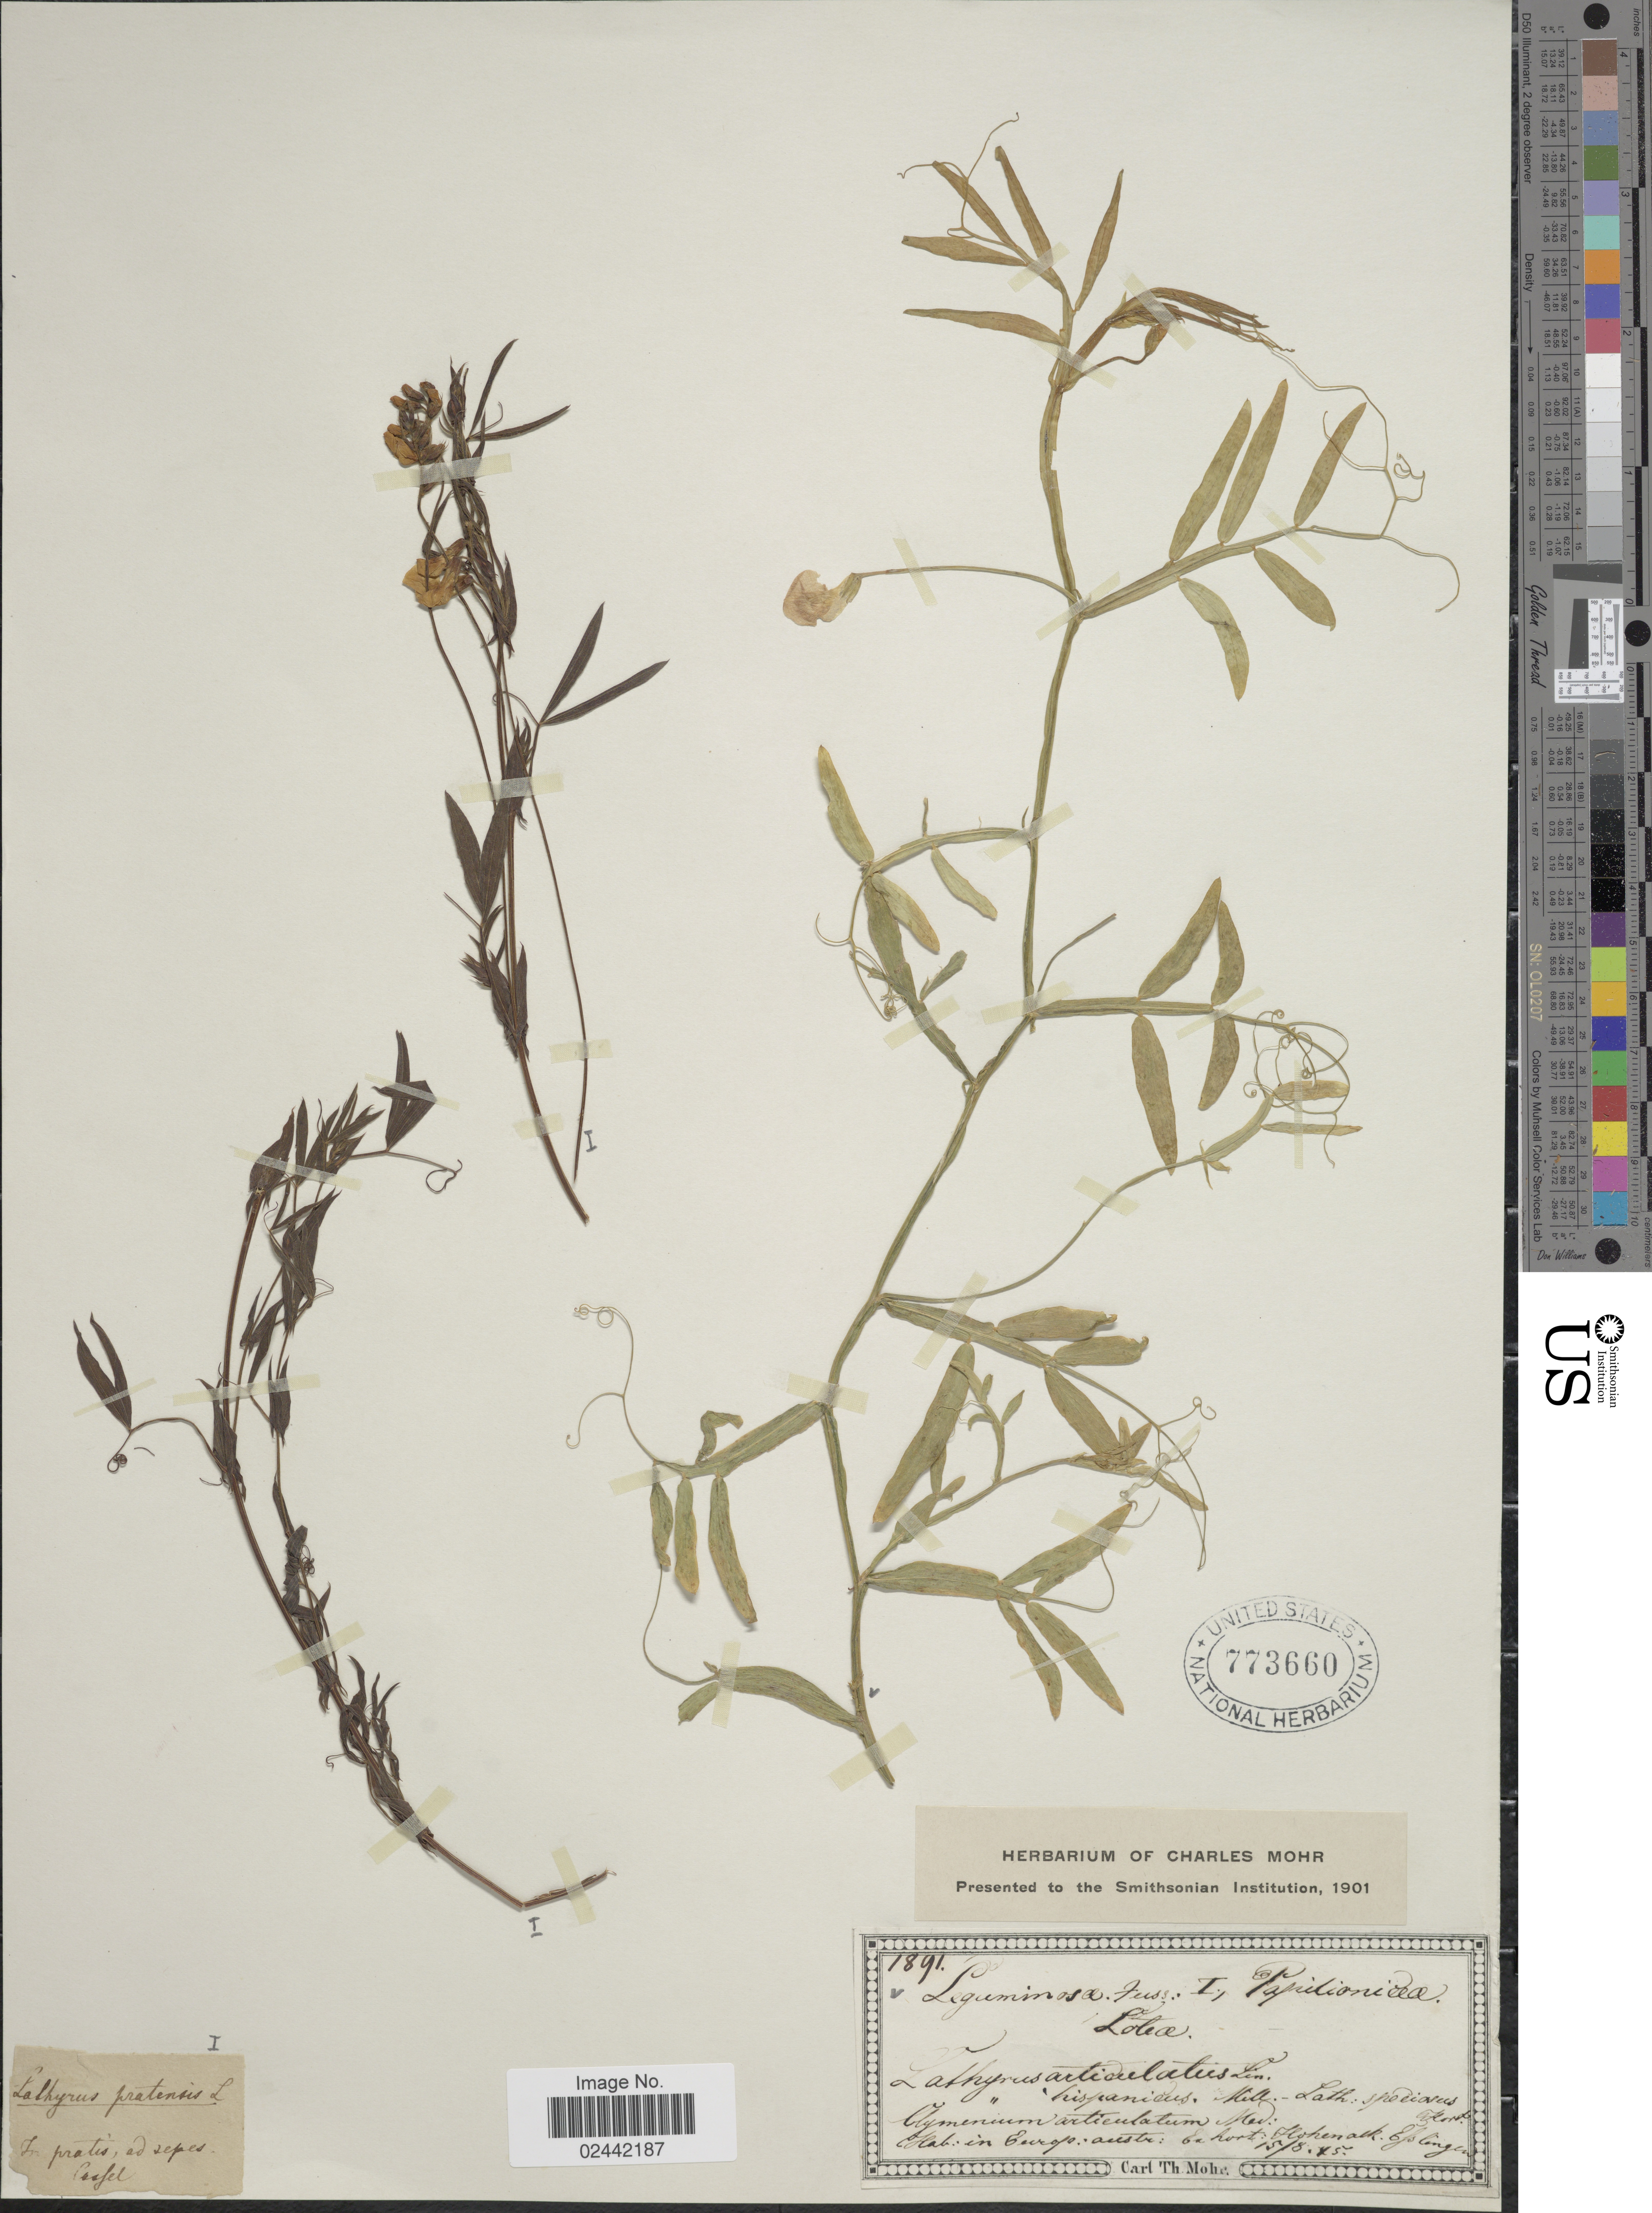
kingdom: Plantae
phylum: Tracheophyta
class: Magnoliopsida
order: Fabales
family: Fabaceae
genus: Lathyrus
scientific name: Lathyrus articulatus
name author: L.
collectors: Mohr, C. T. (herbarium)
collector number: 1891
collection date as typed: Transcribed d/m/y: 15/8/45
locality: In Europ: austr. Esslangen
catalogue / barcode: US 773660